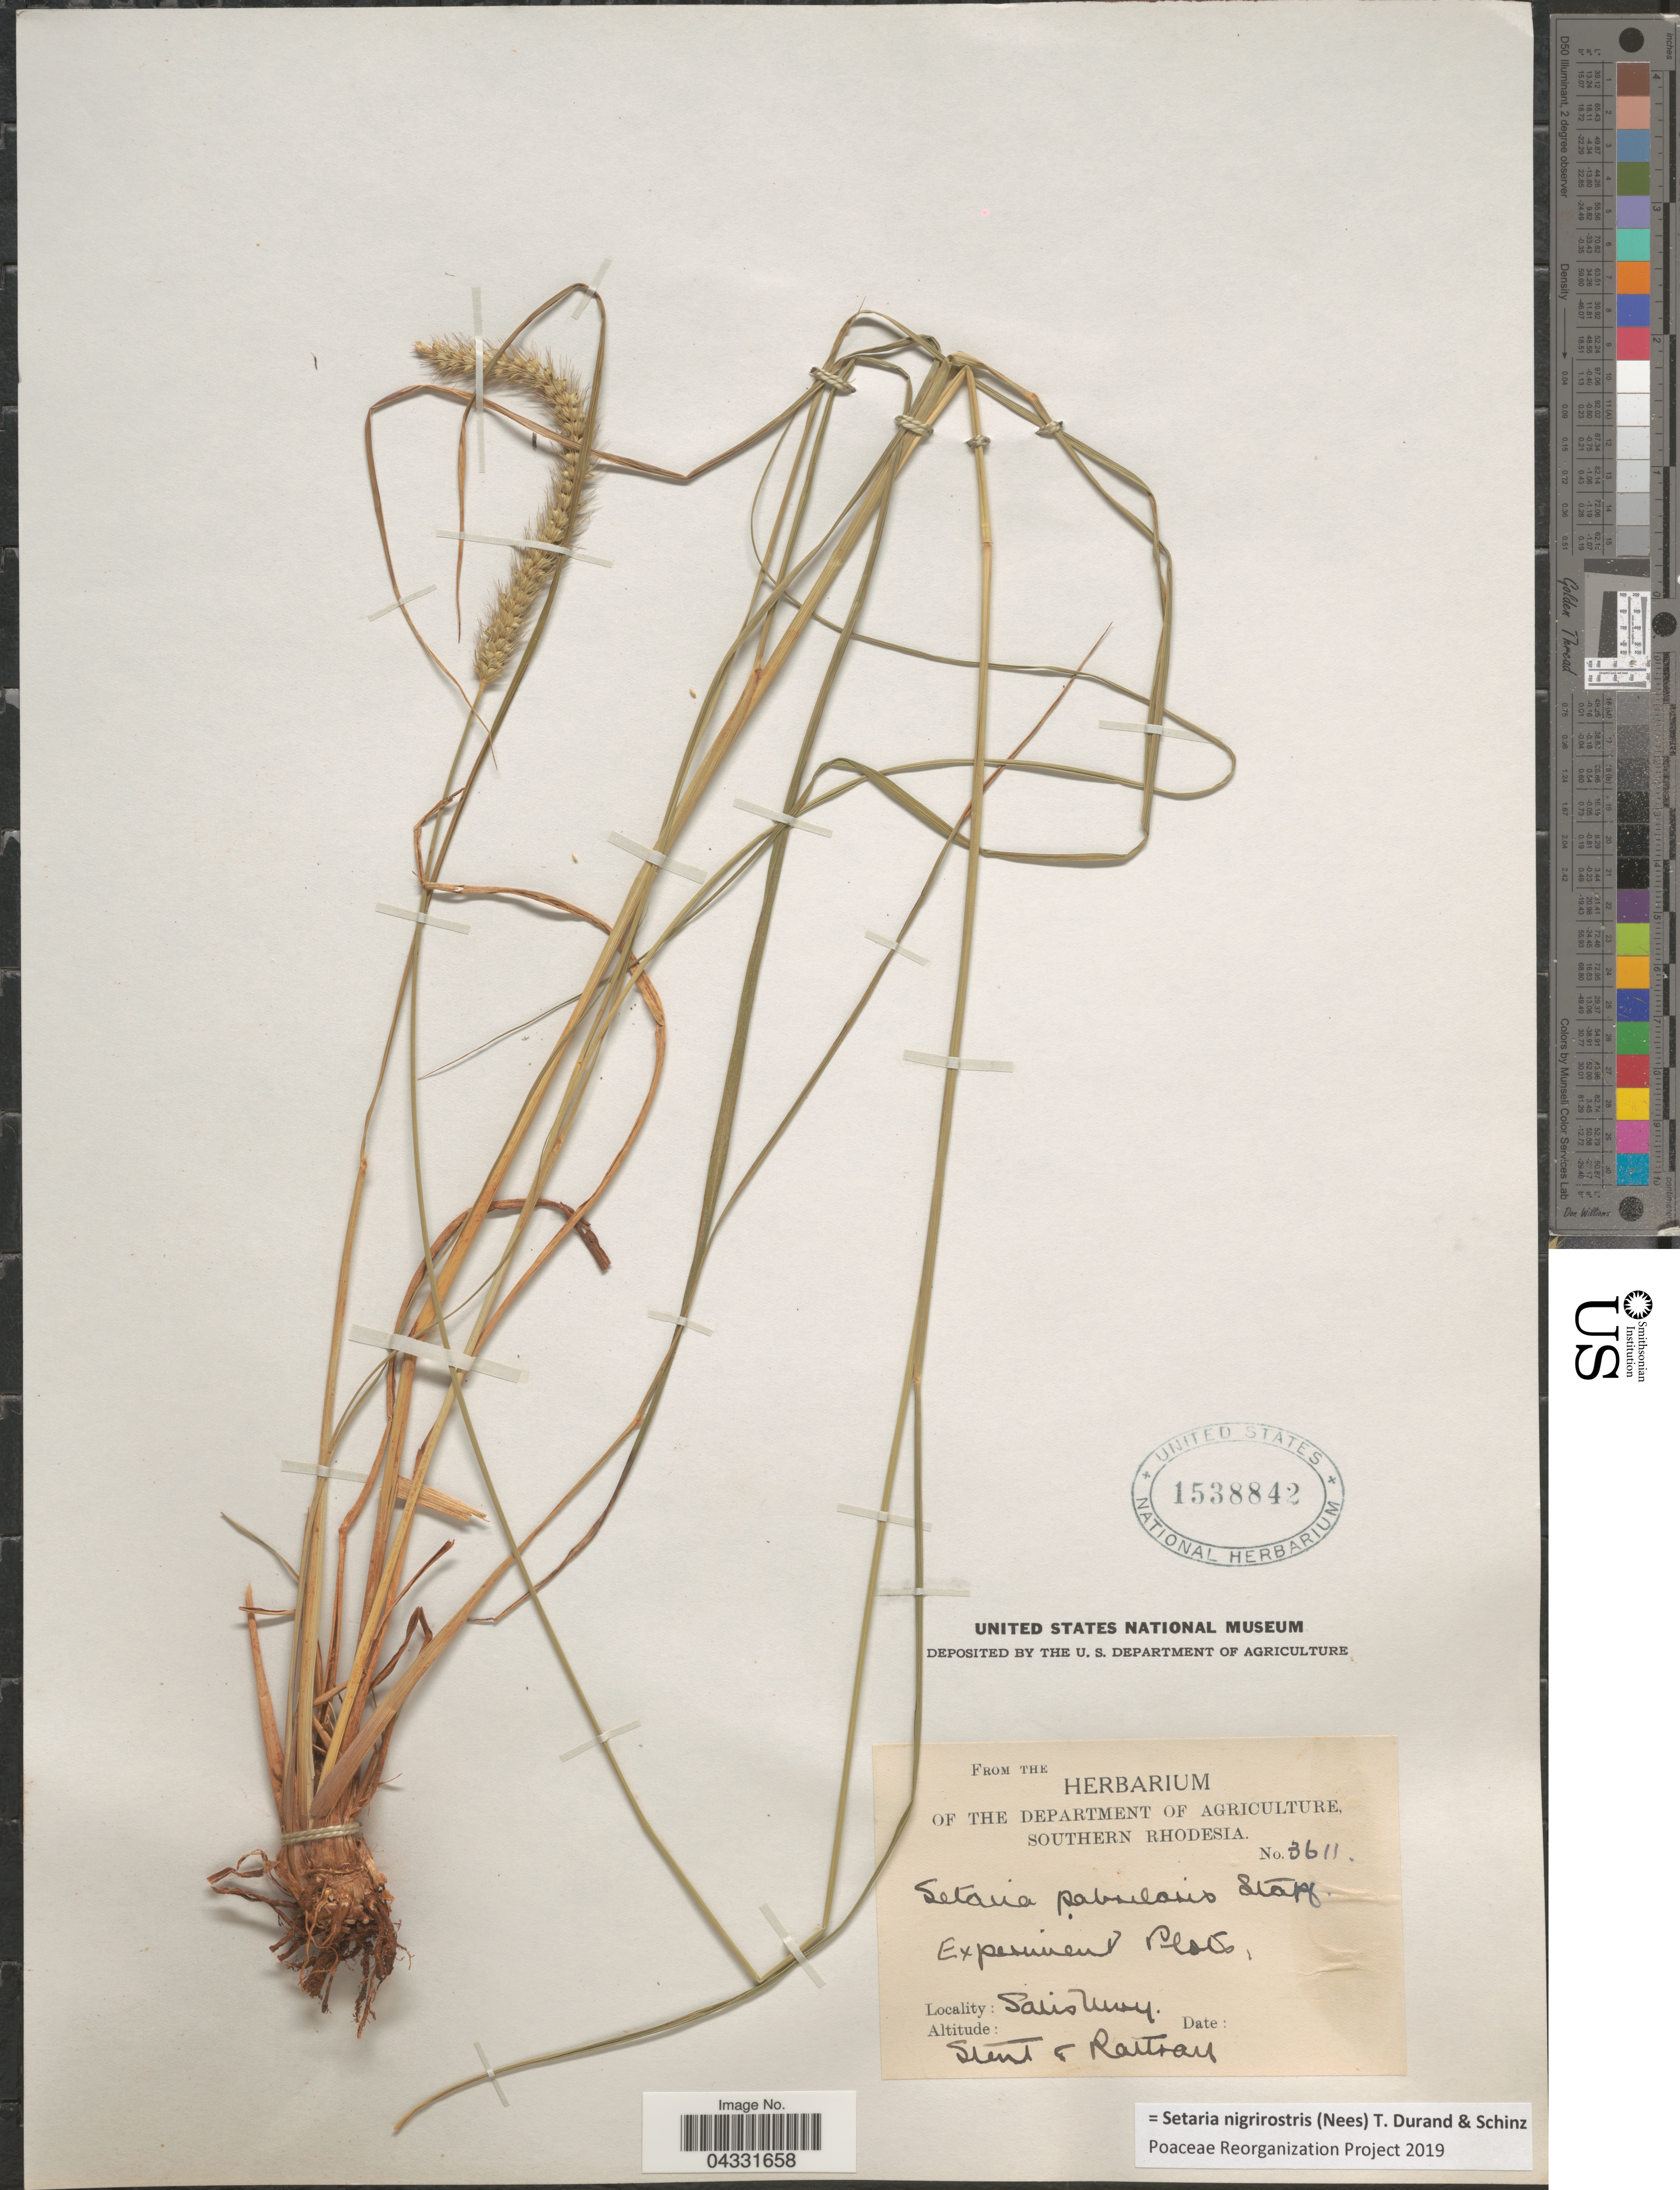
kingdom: Plantae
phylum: Tracheophyta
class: Liliopsida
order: Poales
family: Poaceae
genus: Setaria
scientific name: Setaria nigrirostris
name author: (Nees) Durand & Schinz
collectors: Stent & Rattray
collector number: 3611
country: Zimbabwe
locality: Experiment Plots. Salisbury.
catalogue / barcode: US 1538842